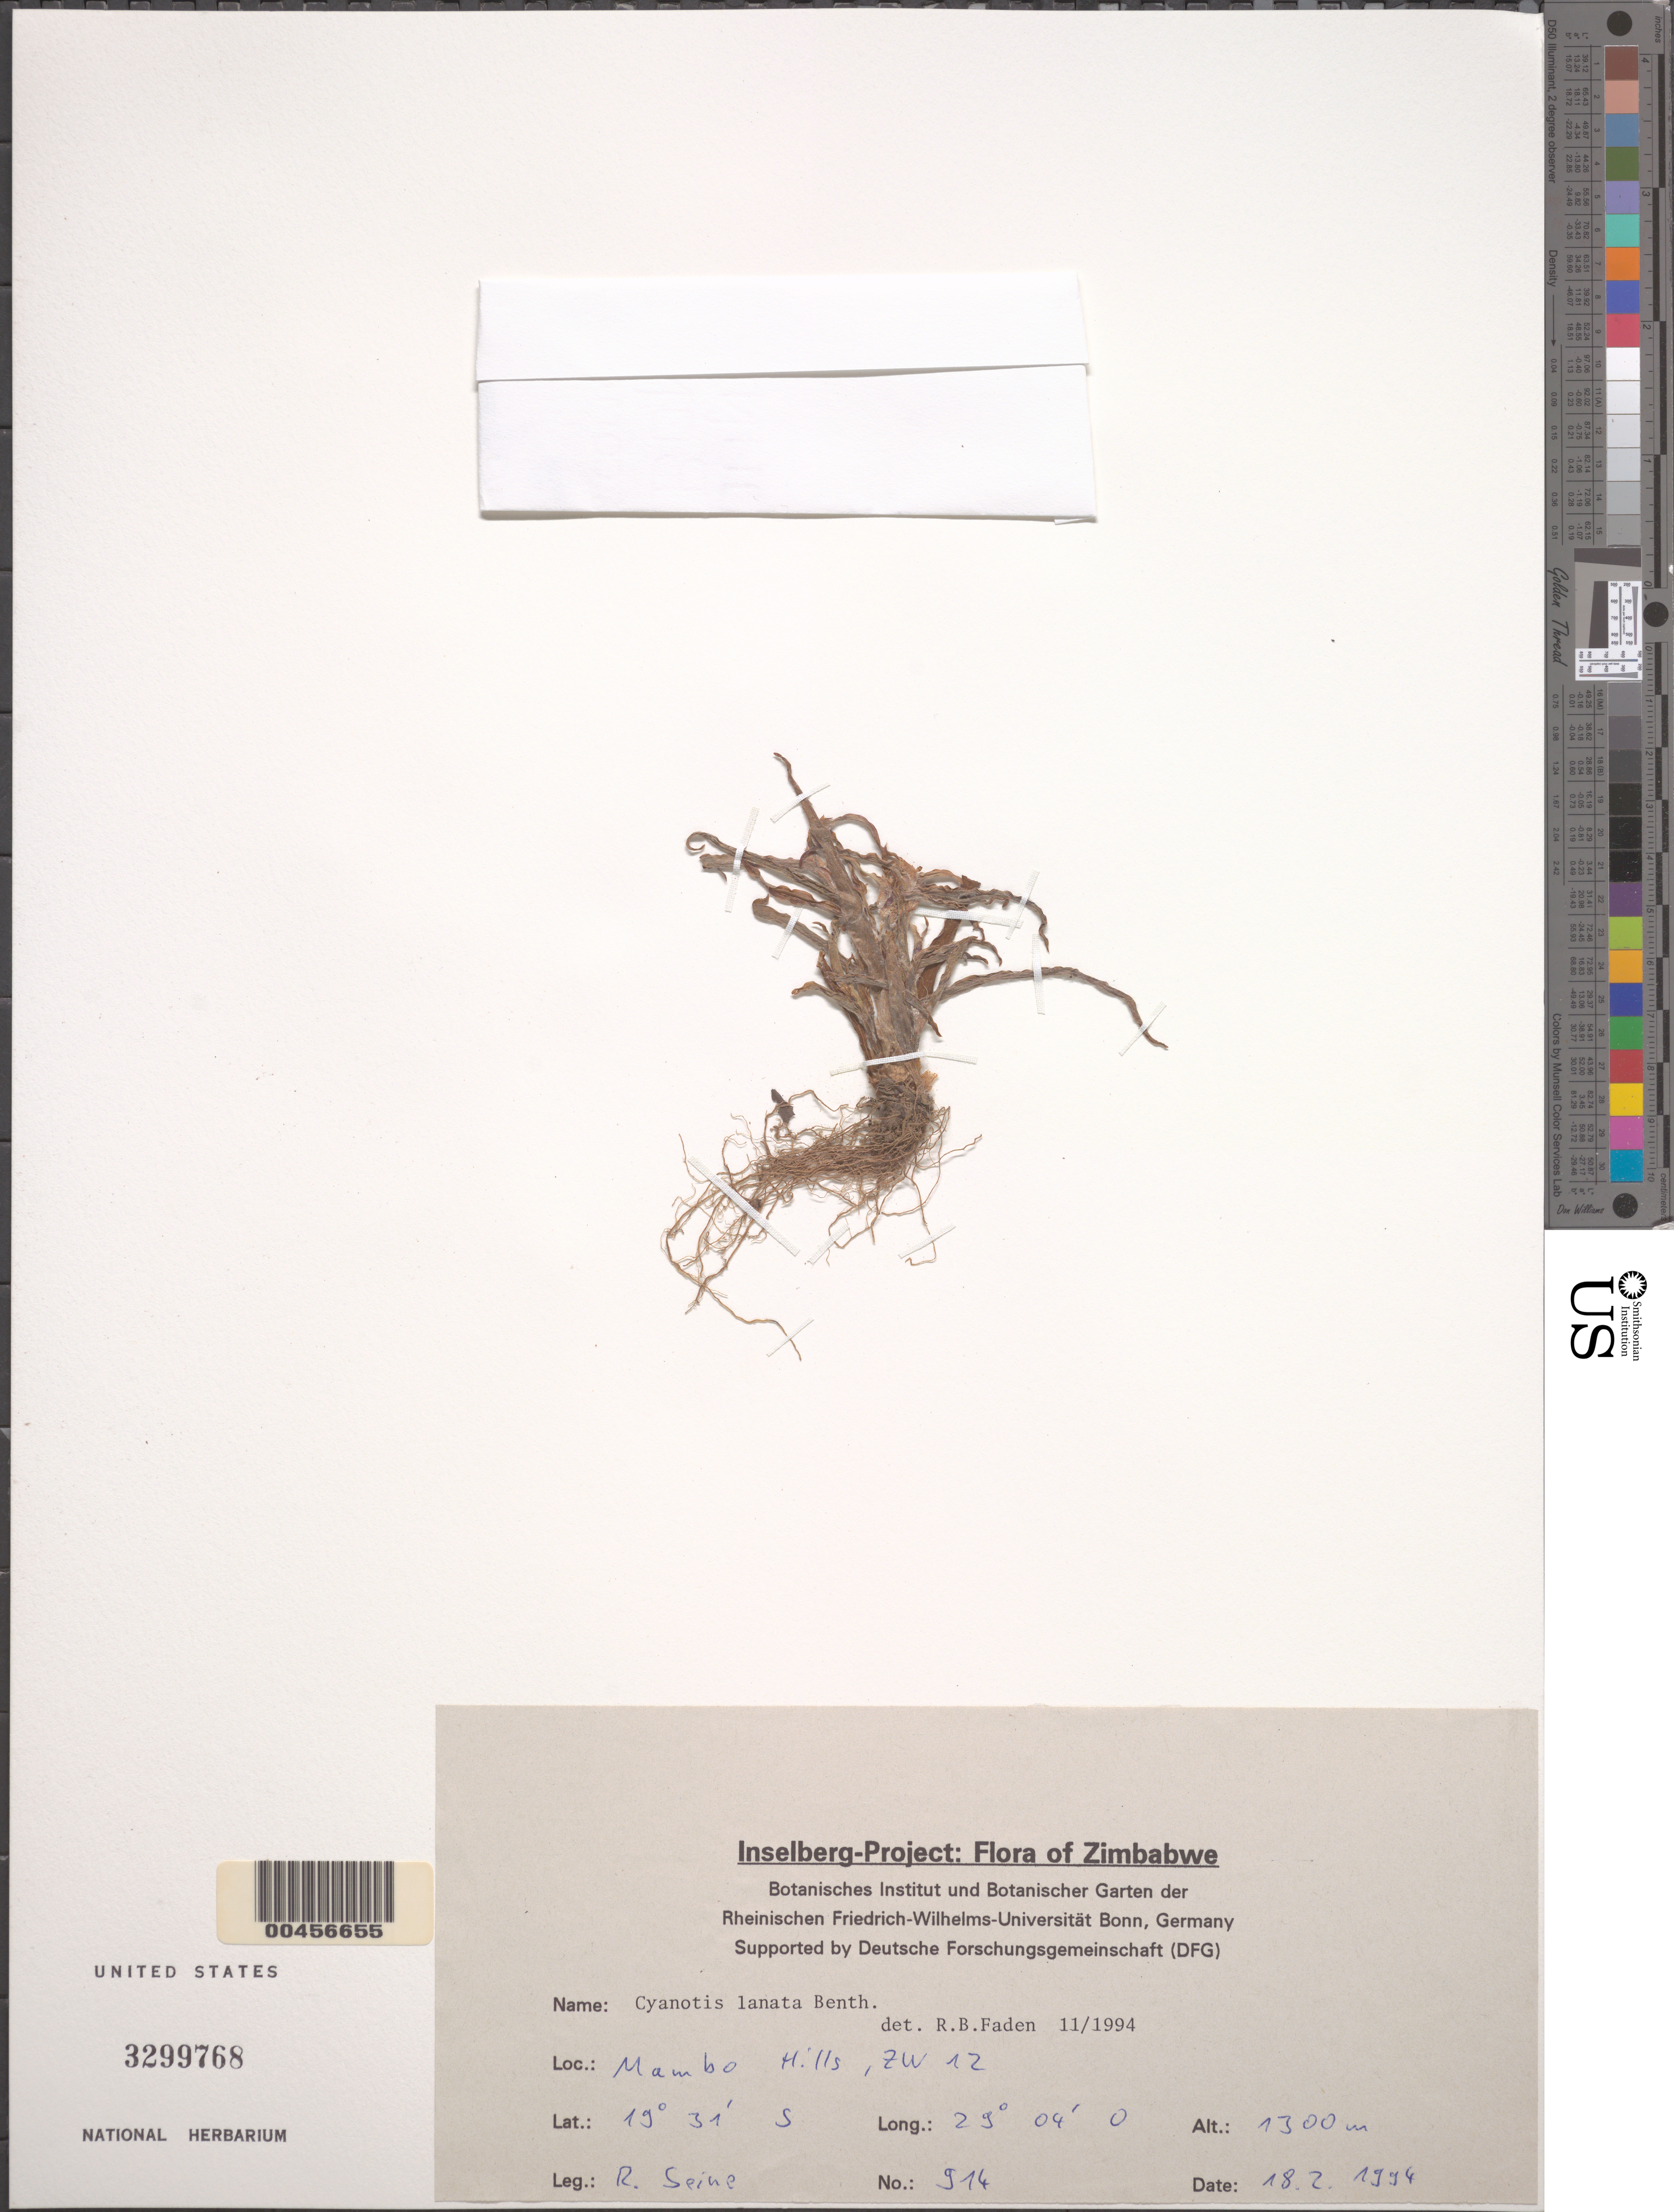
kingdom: Plantae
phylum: Tracheophyta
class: Liliopsida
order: Commelinales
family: Commelinaceae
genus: Cyanotis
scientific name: Cyanotis lanata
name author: Benth.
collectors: R. Seine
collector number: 914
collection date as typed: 18 Feb 1994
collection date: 1994-02-18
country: Zimbabwe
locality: Mambo hills, zw12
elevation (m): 1300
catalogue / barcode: US 3299768